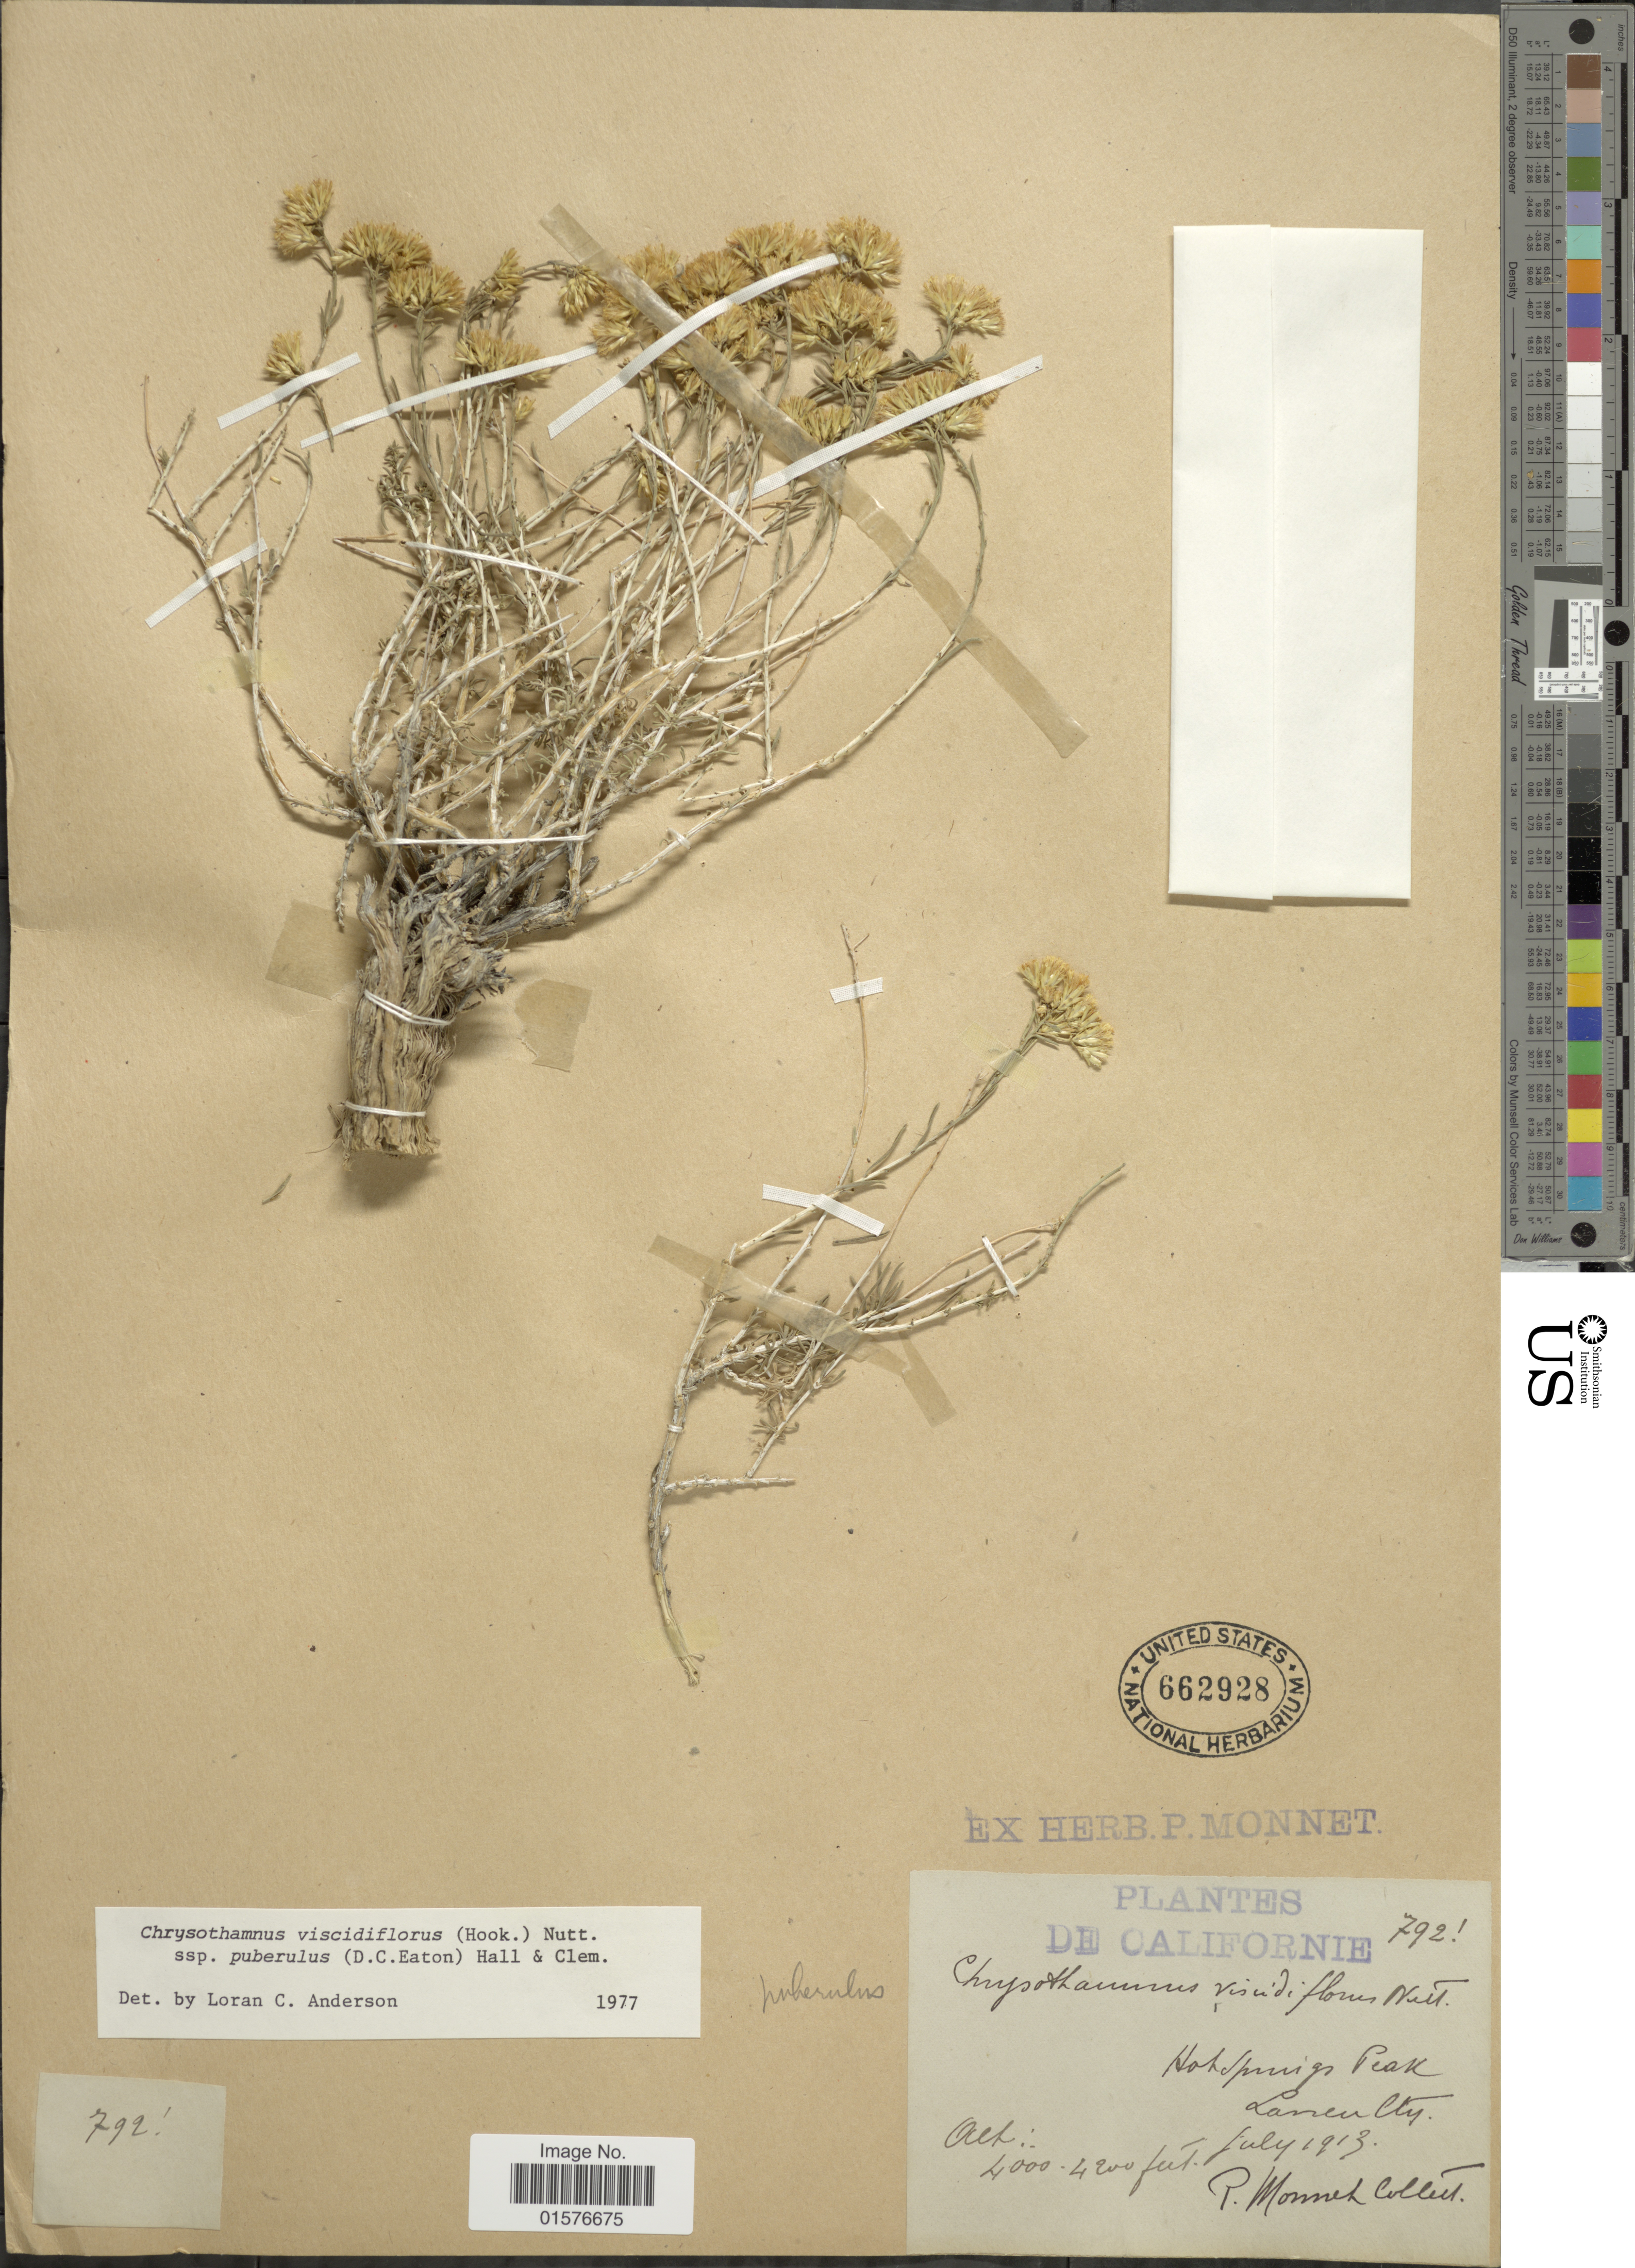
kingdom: Plantae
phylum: Tracheophyta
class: Magnoliopsida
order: Asterales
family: Asteraceae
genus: Chrysothamnus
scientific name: Chrysothamnus viscidiflorus subsp. puberulus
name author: (D.C. Eaton) H.M. Hall & Clem.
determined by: Urbatsch, Lowell E., Curator (LSU), Louisiana State University (UNITED STATES)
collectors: P. Monnet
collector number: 792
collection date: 1913-07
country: United States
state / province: California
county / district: Lassen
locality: Hot Springs Peak, Lauren County.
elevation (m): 1219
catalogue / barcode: US 662928